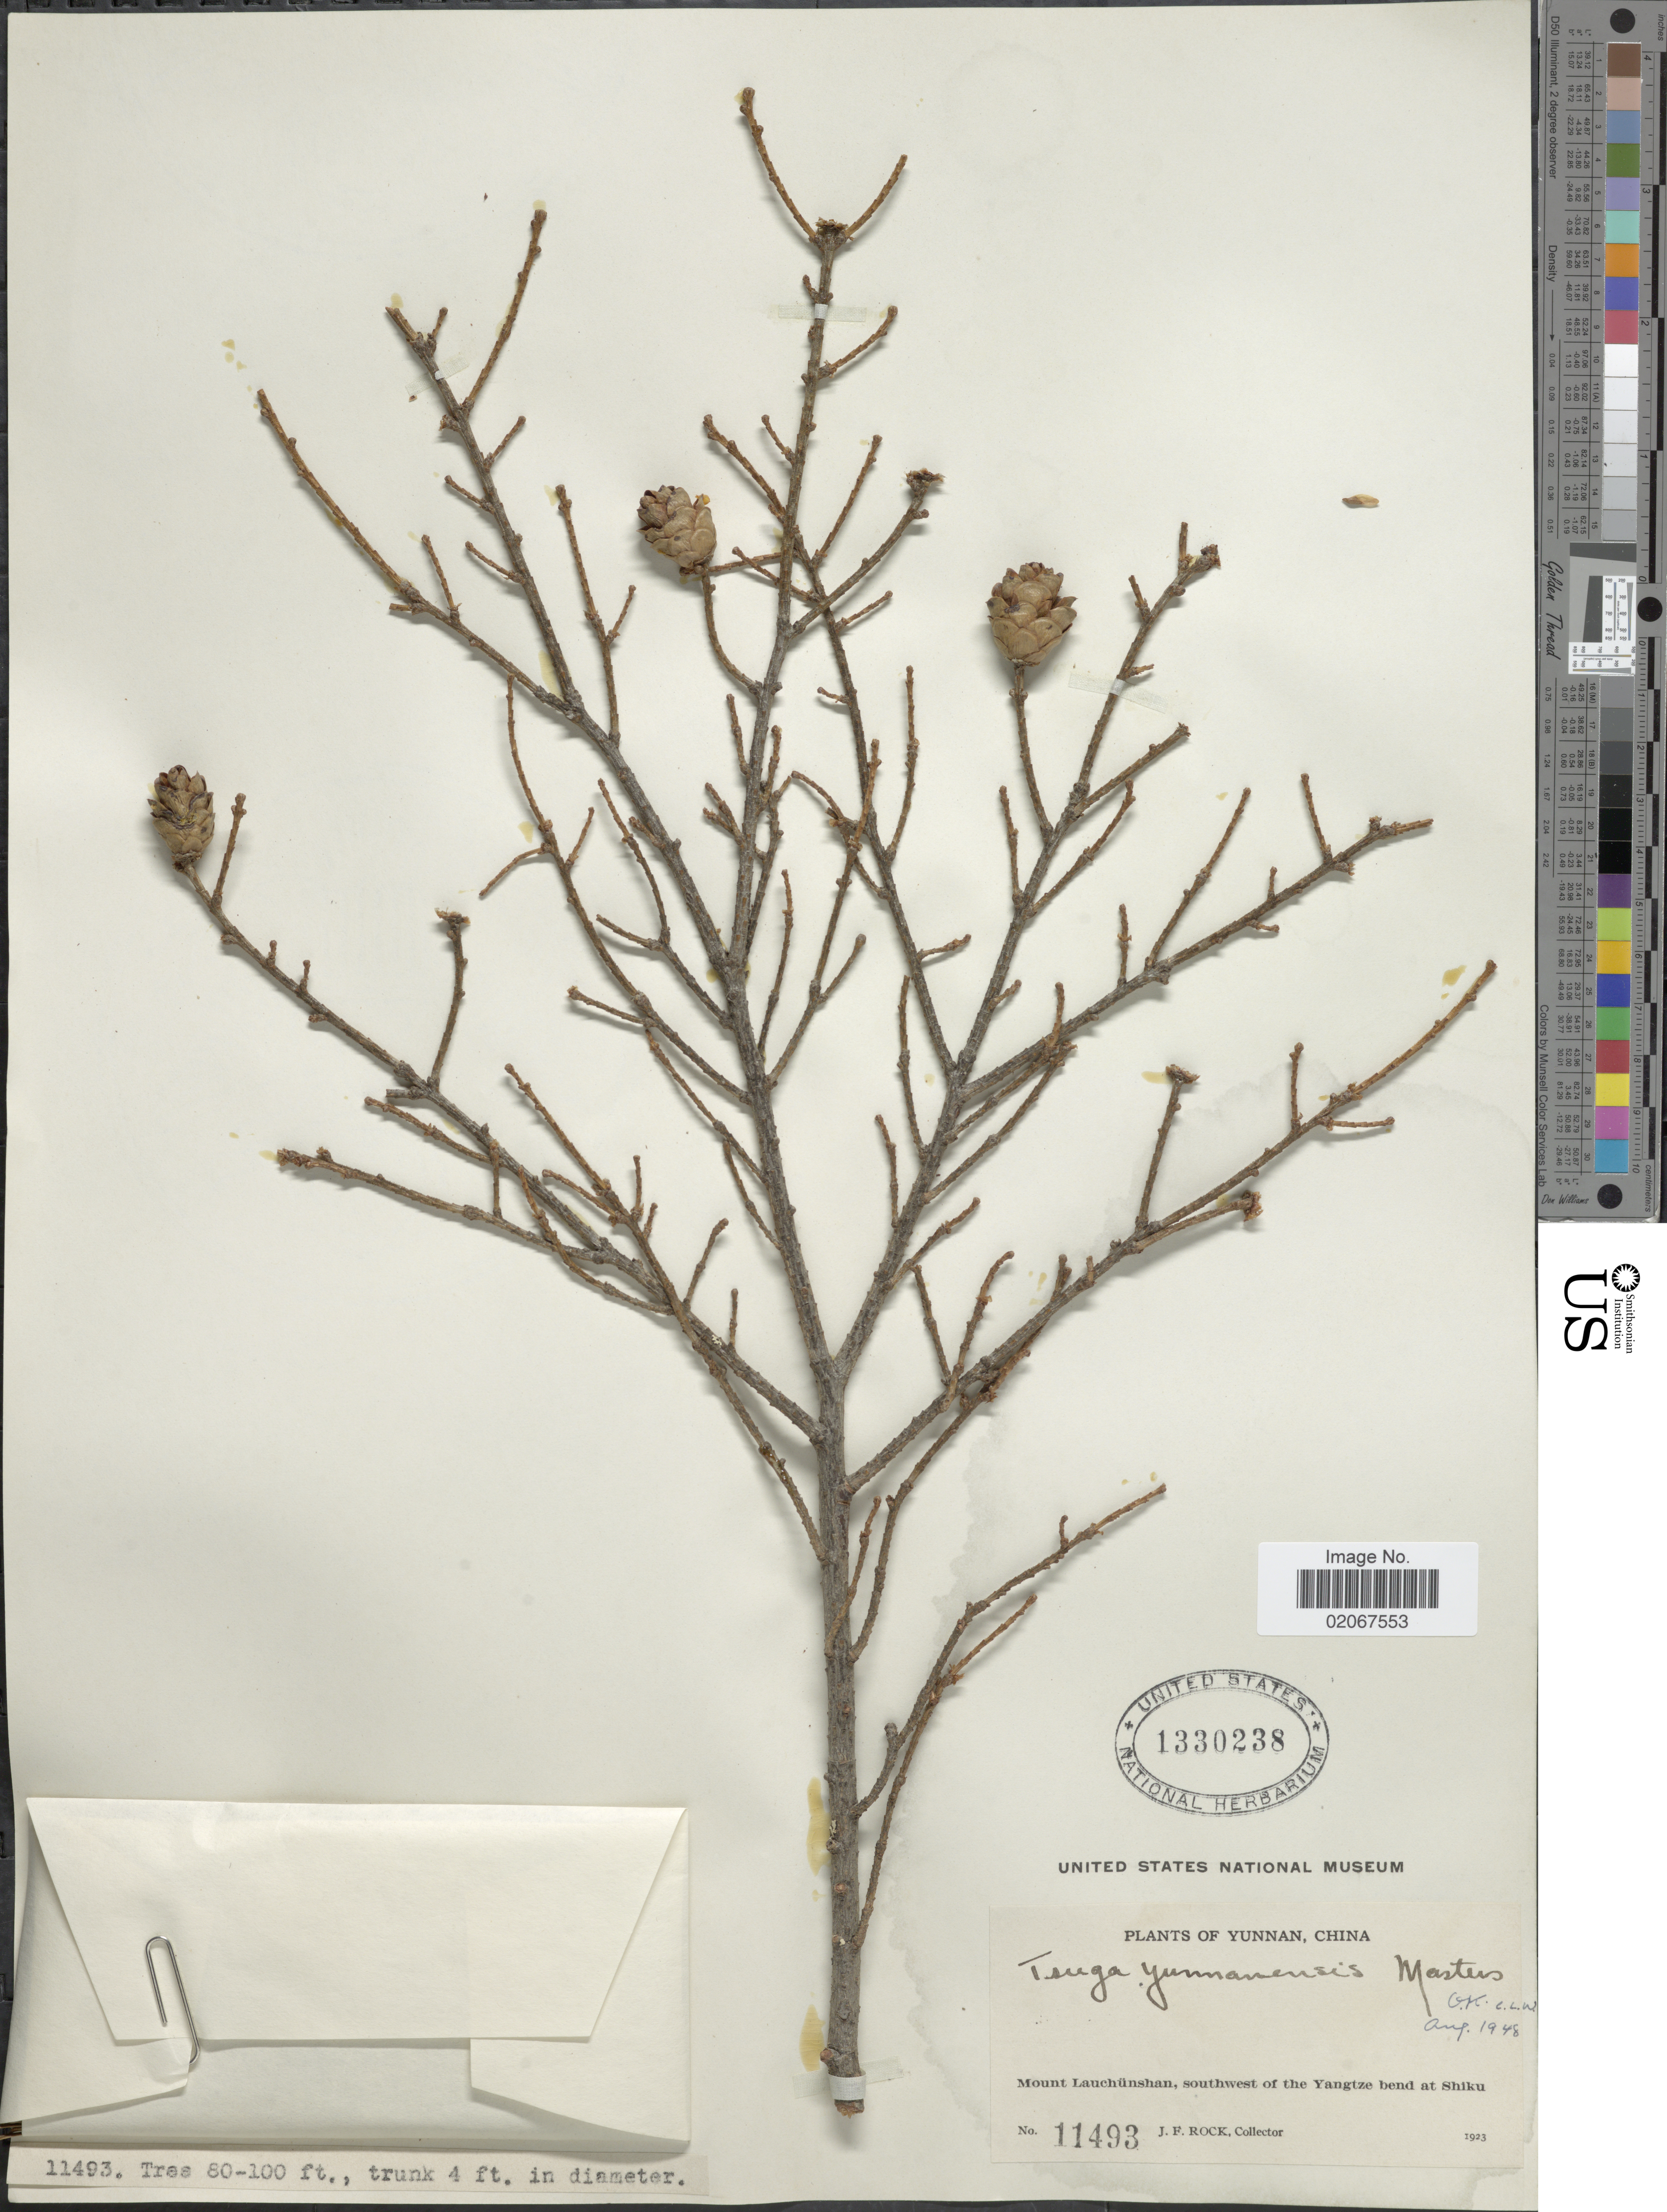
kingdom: Plantae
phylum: Tracheophyta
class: Pinopsida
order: Pinales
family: Pinaceae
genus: Tsuga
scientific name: Tsuga yunnanensis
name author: (Franch.) Mast.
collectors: J. Rock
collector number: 11493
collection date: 1923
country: China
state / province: Yunnan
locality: Yunnan, China. Mount Lauchunshan, southwest of the Yangtze bend at Shiku.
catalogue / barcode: US 1330238